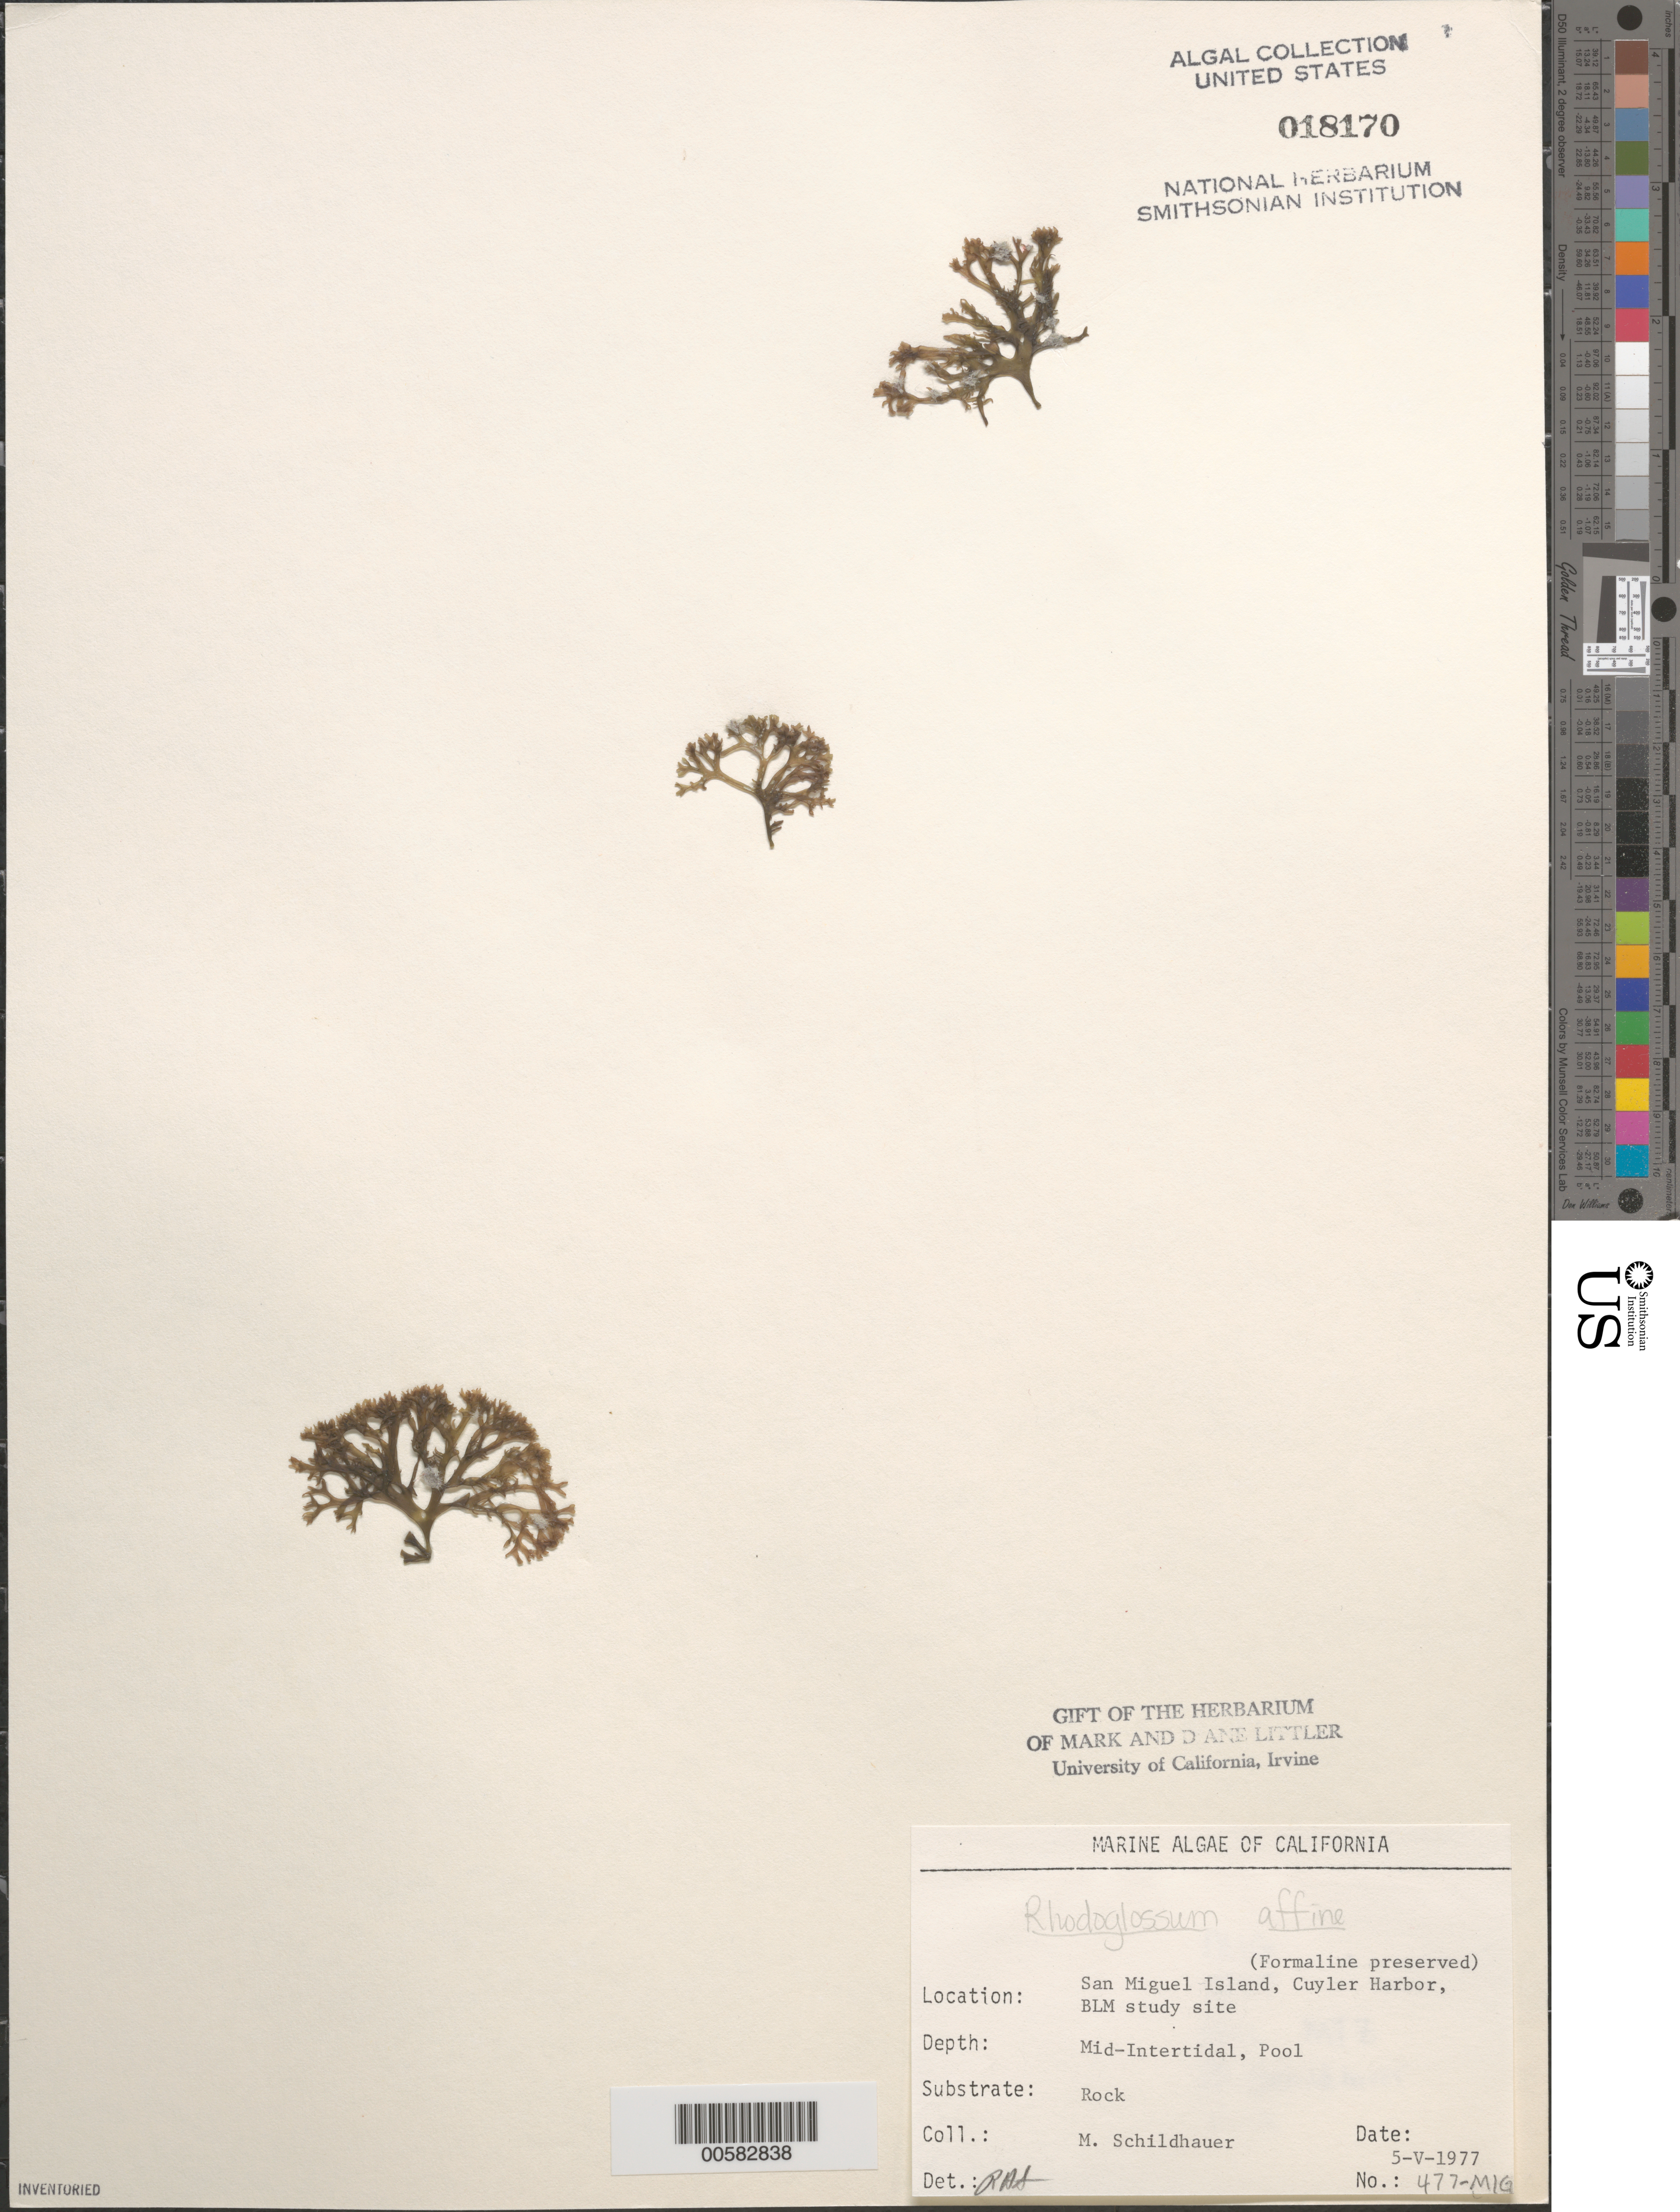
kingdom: Plantae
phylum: Rhodophyta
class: Florideophyceae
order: Gigartinales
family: Gigartinaceae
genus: Mazzaella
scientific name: Mazzaella affinis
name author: (Harvey) Fredericq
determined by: Algae name updating Project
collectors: M. Schildhauer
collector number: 477-MIG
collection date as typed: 05 May 1977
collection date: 1977-05-05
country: United States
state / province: California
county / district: Santa Barbara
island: San Miguel Island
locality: Cuyler Harbor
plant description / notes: BLM-SOCALBIGHT Rocky Intertidal Survey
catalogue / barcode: US 18170